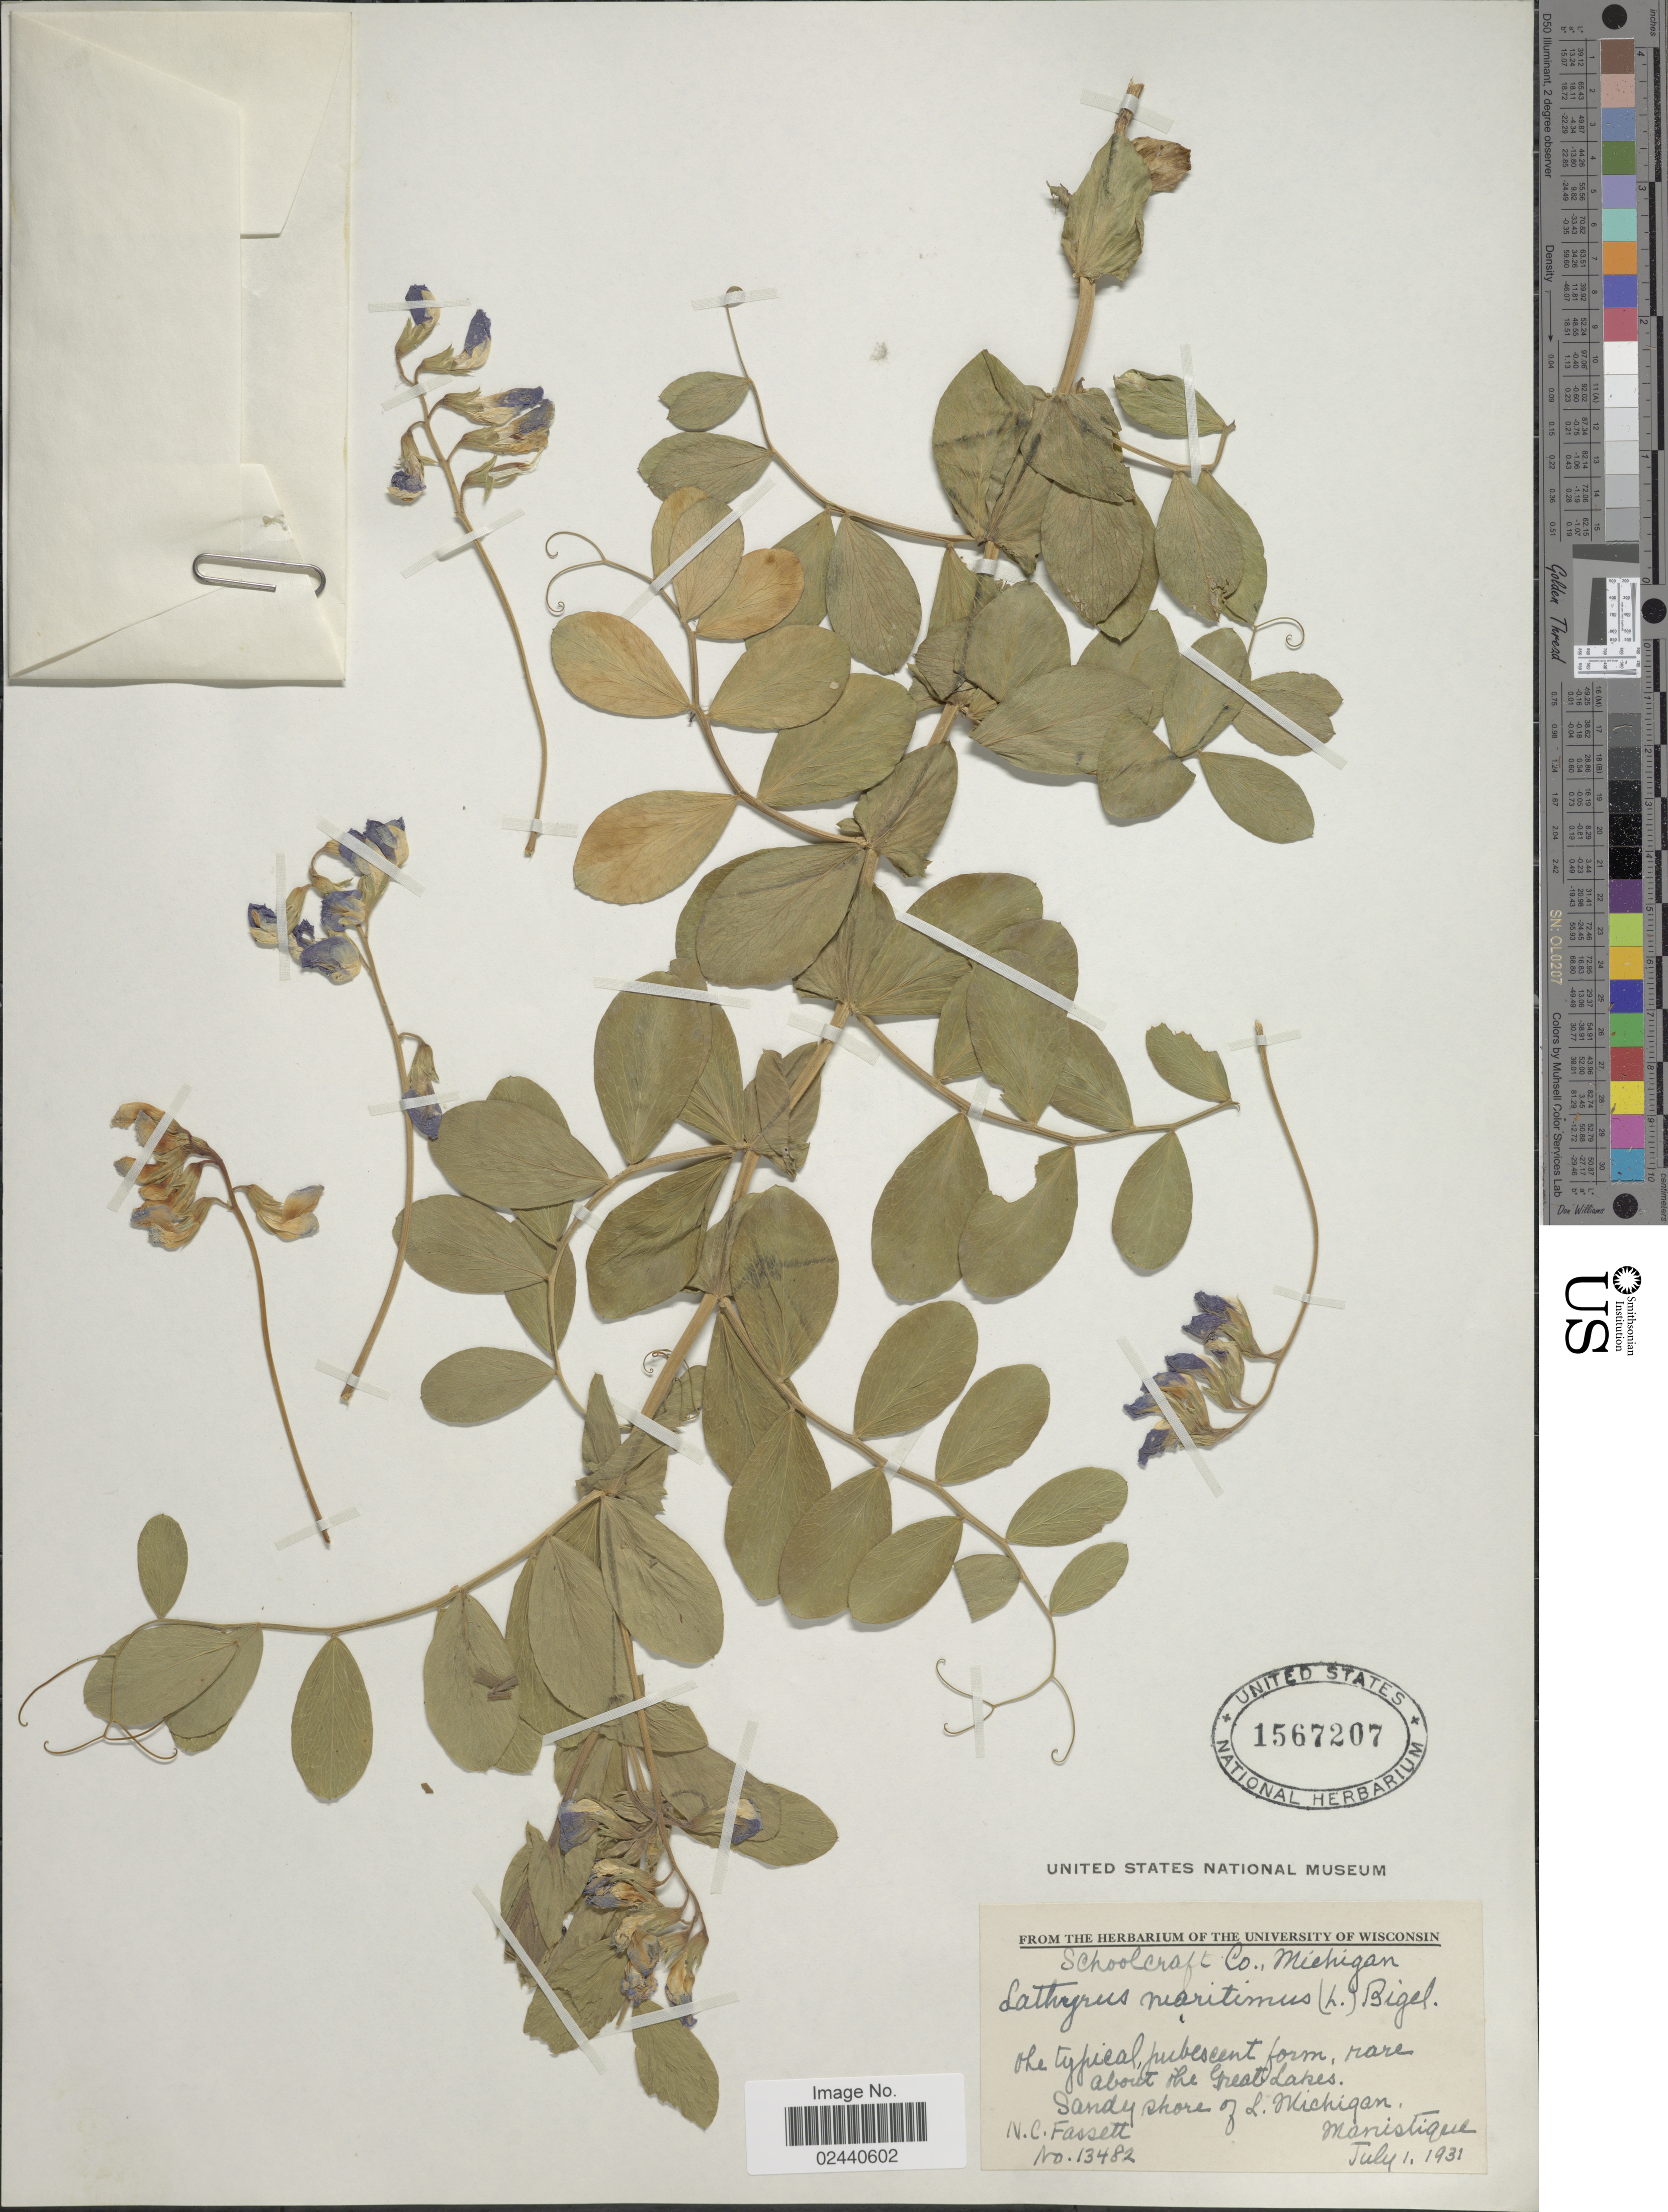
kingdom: Plantae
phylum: Tracheophyta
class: Magnoliopsida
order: Fabales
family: Fabaceae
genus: Lathyrus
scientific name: Lathyrus japonicus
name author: Willd.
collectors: N. C. Fassett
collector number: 13482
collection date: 1931-07-01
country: United States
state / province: Michigan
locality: Schoolcraft Co, about the Great Lakes, sandy shore of L. Michigan, Manistique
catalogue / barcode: US 1567207